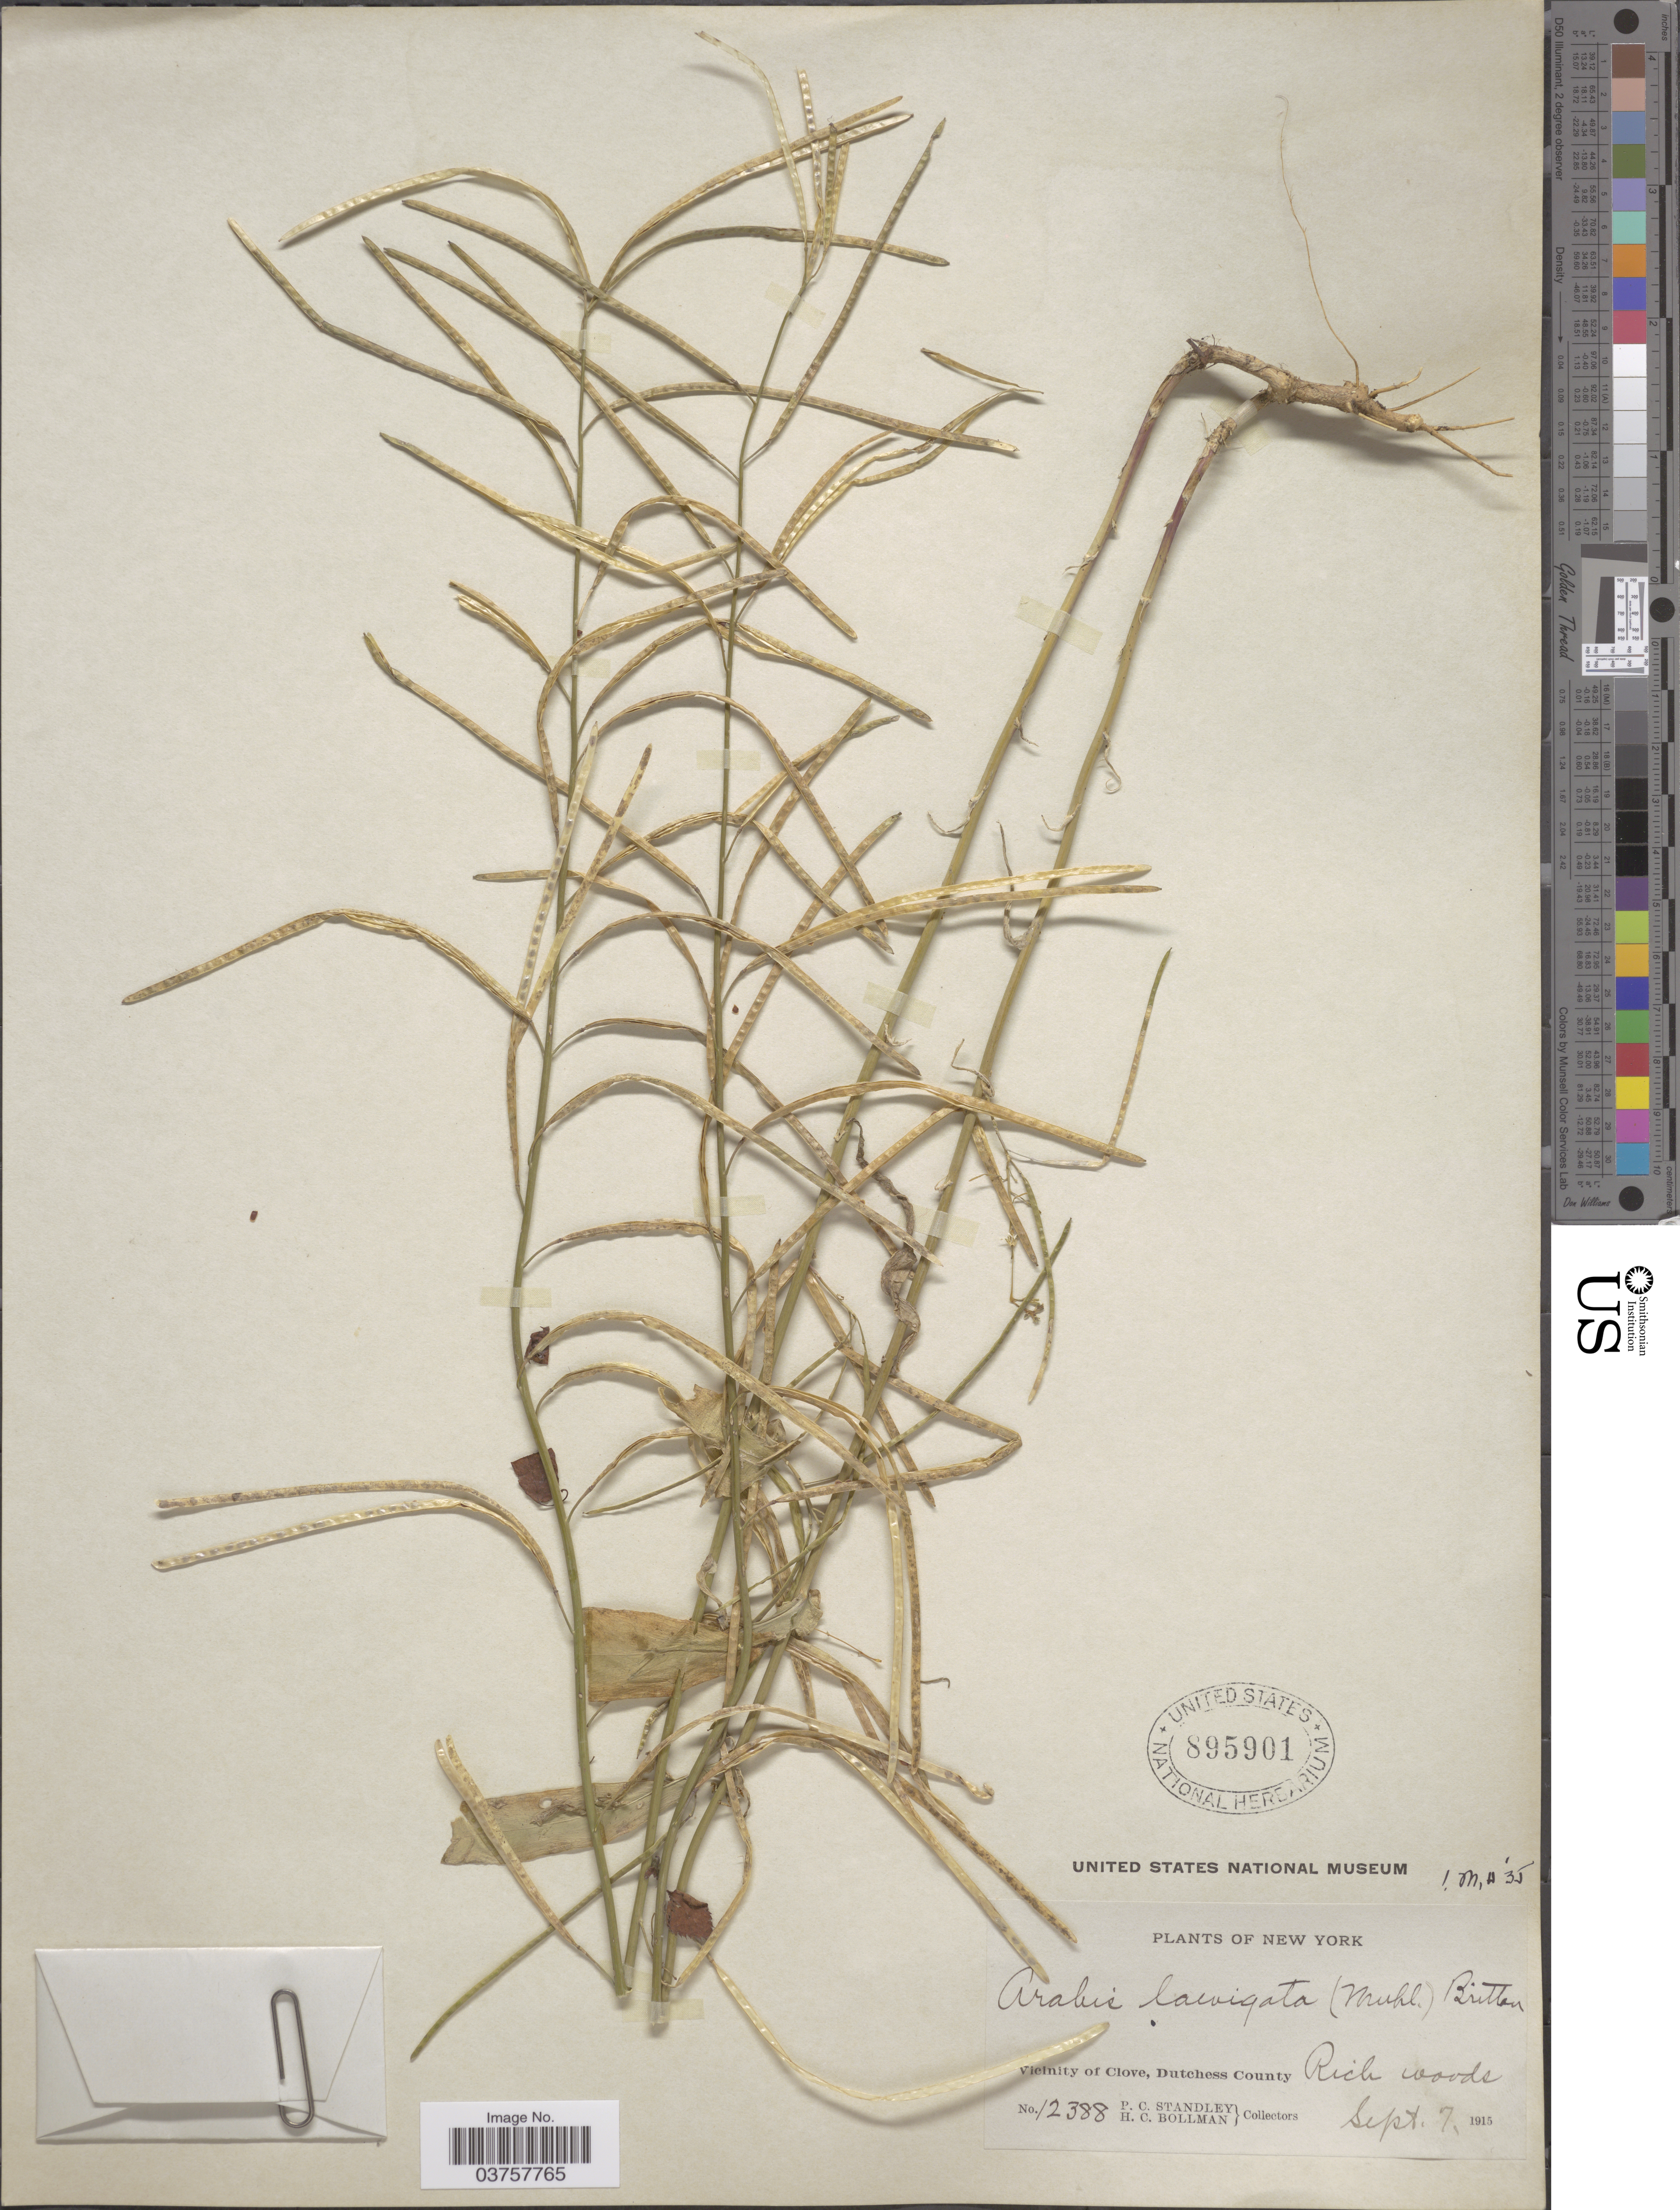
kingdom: Plantae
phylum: Tracheophyta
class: Magnoliopsida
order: Brassicales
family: Brassicaceae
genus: Arabis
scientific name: Arabis laevigata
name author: (Muhl. ex Willd.) Poir.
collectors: P. C. Standley & H. C. Bollman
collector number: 12388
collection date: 1915-09-07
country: United States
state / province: New York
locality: Vicinity of Clove, Dutchess County.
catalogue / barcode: US 895901